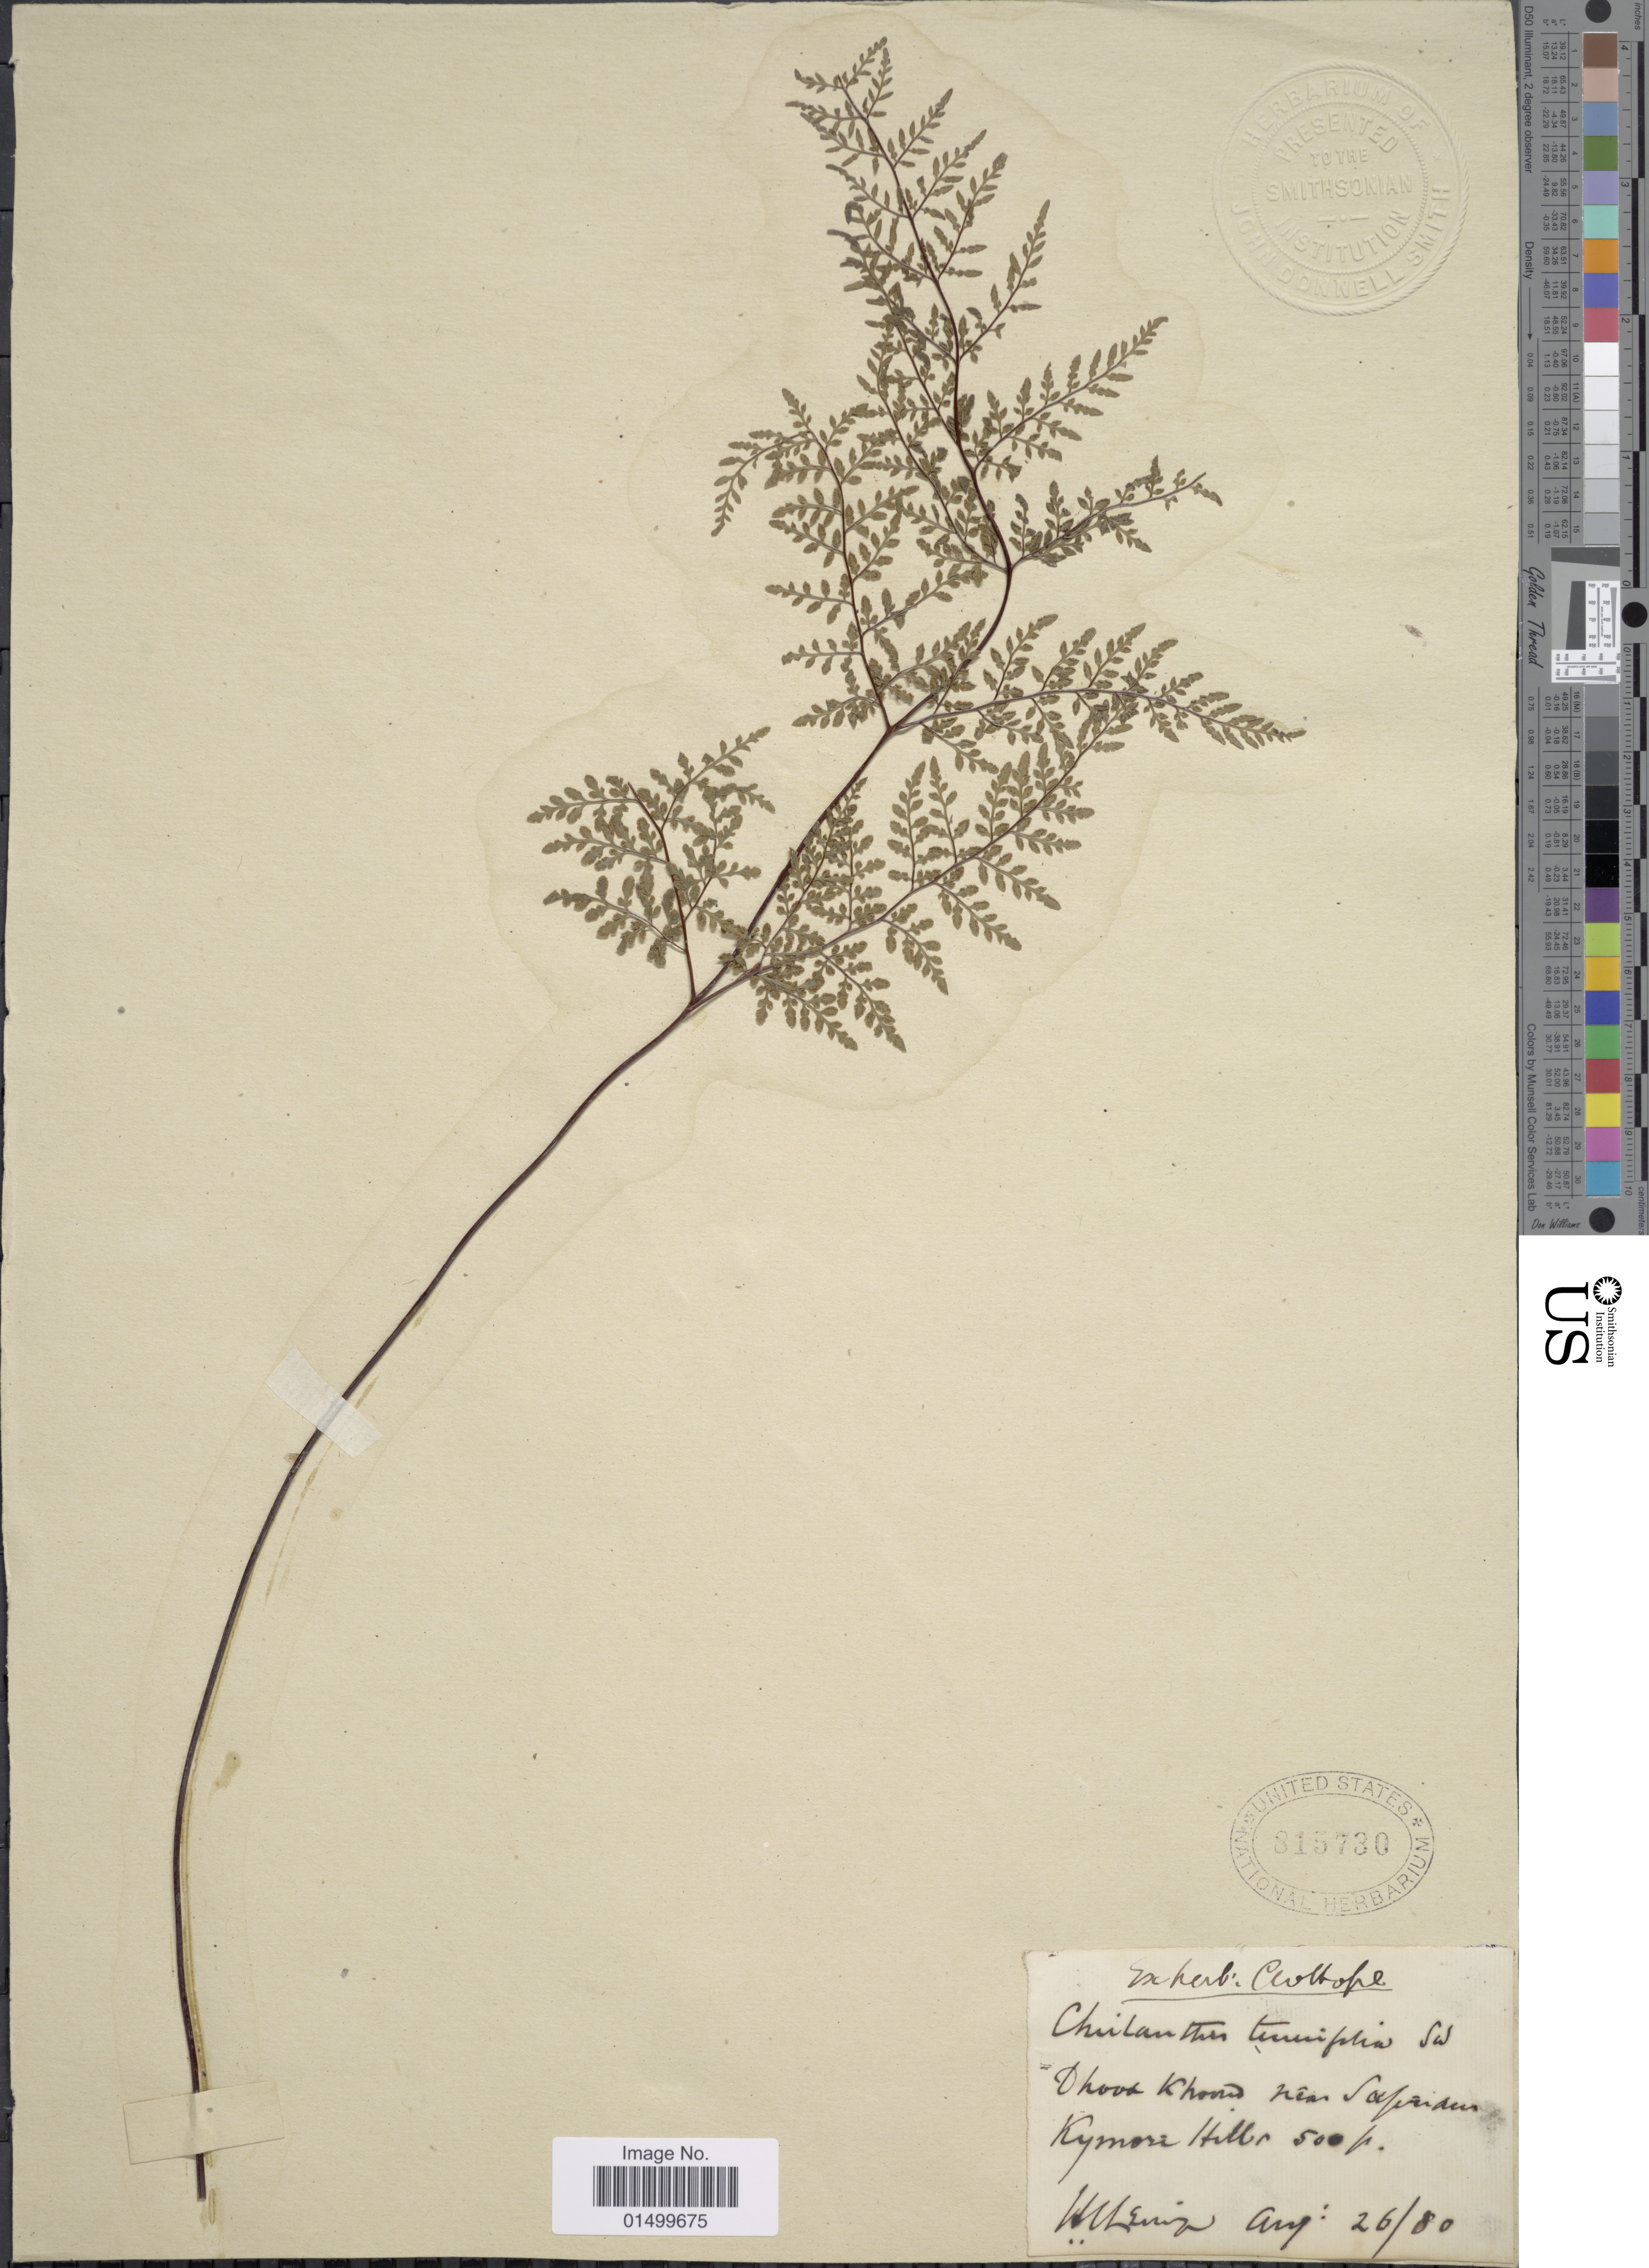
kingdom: Plantae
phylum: Tracheophyta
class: Polypodiopsida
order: Polypodiales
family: Pteridaceae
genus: Cheilanthes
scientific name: Cheilanthes tenuifolia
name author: (Burm. f.) Sw.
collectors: W. H. Lewis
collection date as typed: Transcribed d/m/y: 26/8/80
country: India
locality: Dhova Khoora, near Sapindun, Kymore Hills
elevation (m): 152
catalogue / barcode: US 315730